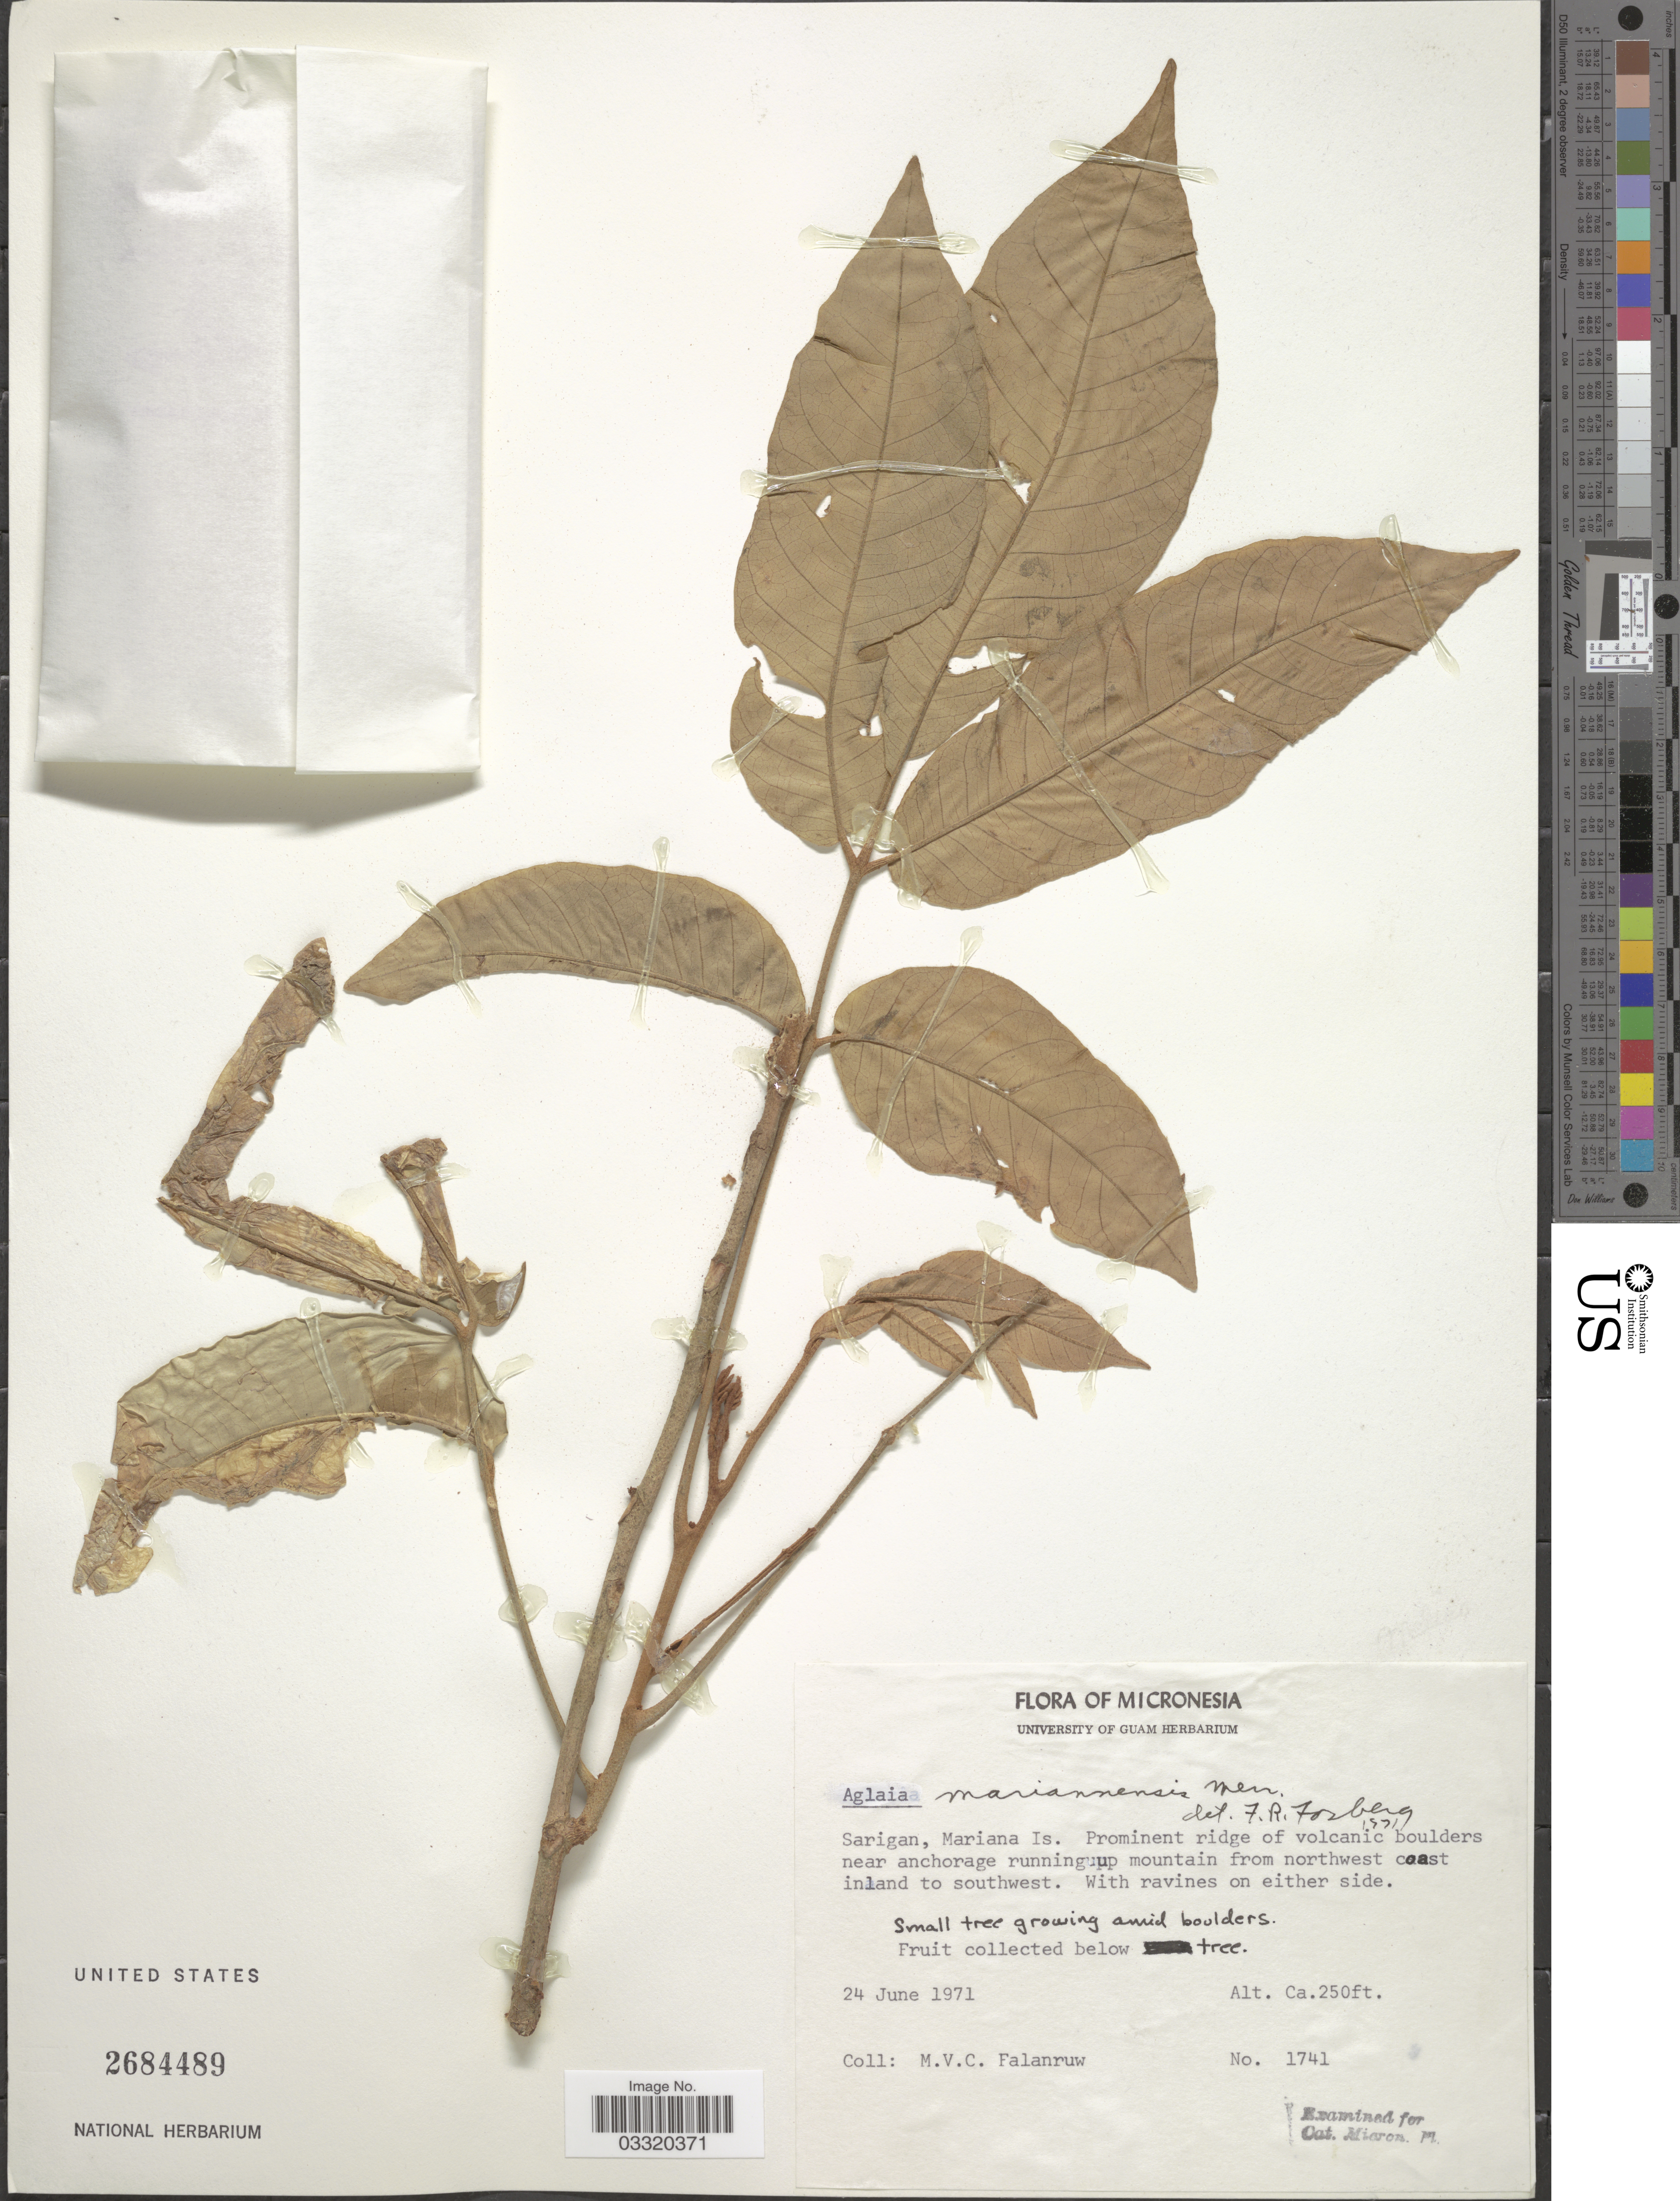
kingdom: Plantae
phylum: Tracheophyta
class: Magnoliopsida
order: Sapindales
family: Meliaceae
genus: Aglaia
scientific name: Aglaia mariannensis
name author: Merr.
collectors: M. V. Falanruw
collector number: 1741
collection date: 1971-06-24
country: Northern Mariana Islands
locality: Micronesia. Sarigan, Mariana Is. Prominent ridge of volcanic boulders near anchorage running up mountain from northwest coast inland to southwest.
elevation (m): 76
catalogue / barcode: US 2684489